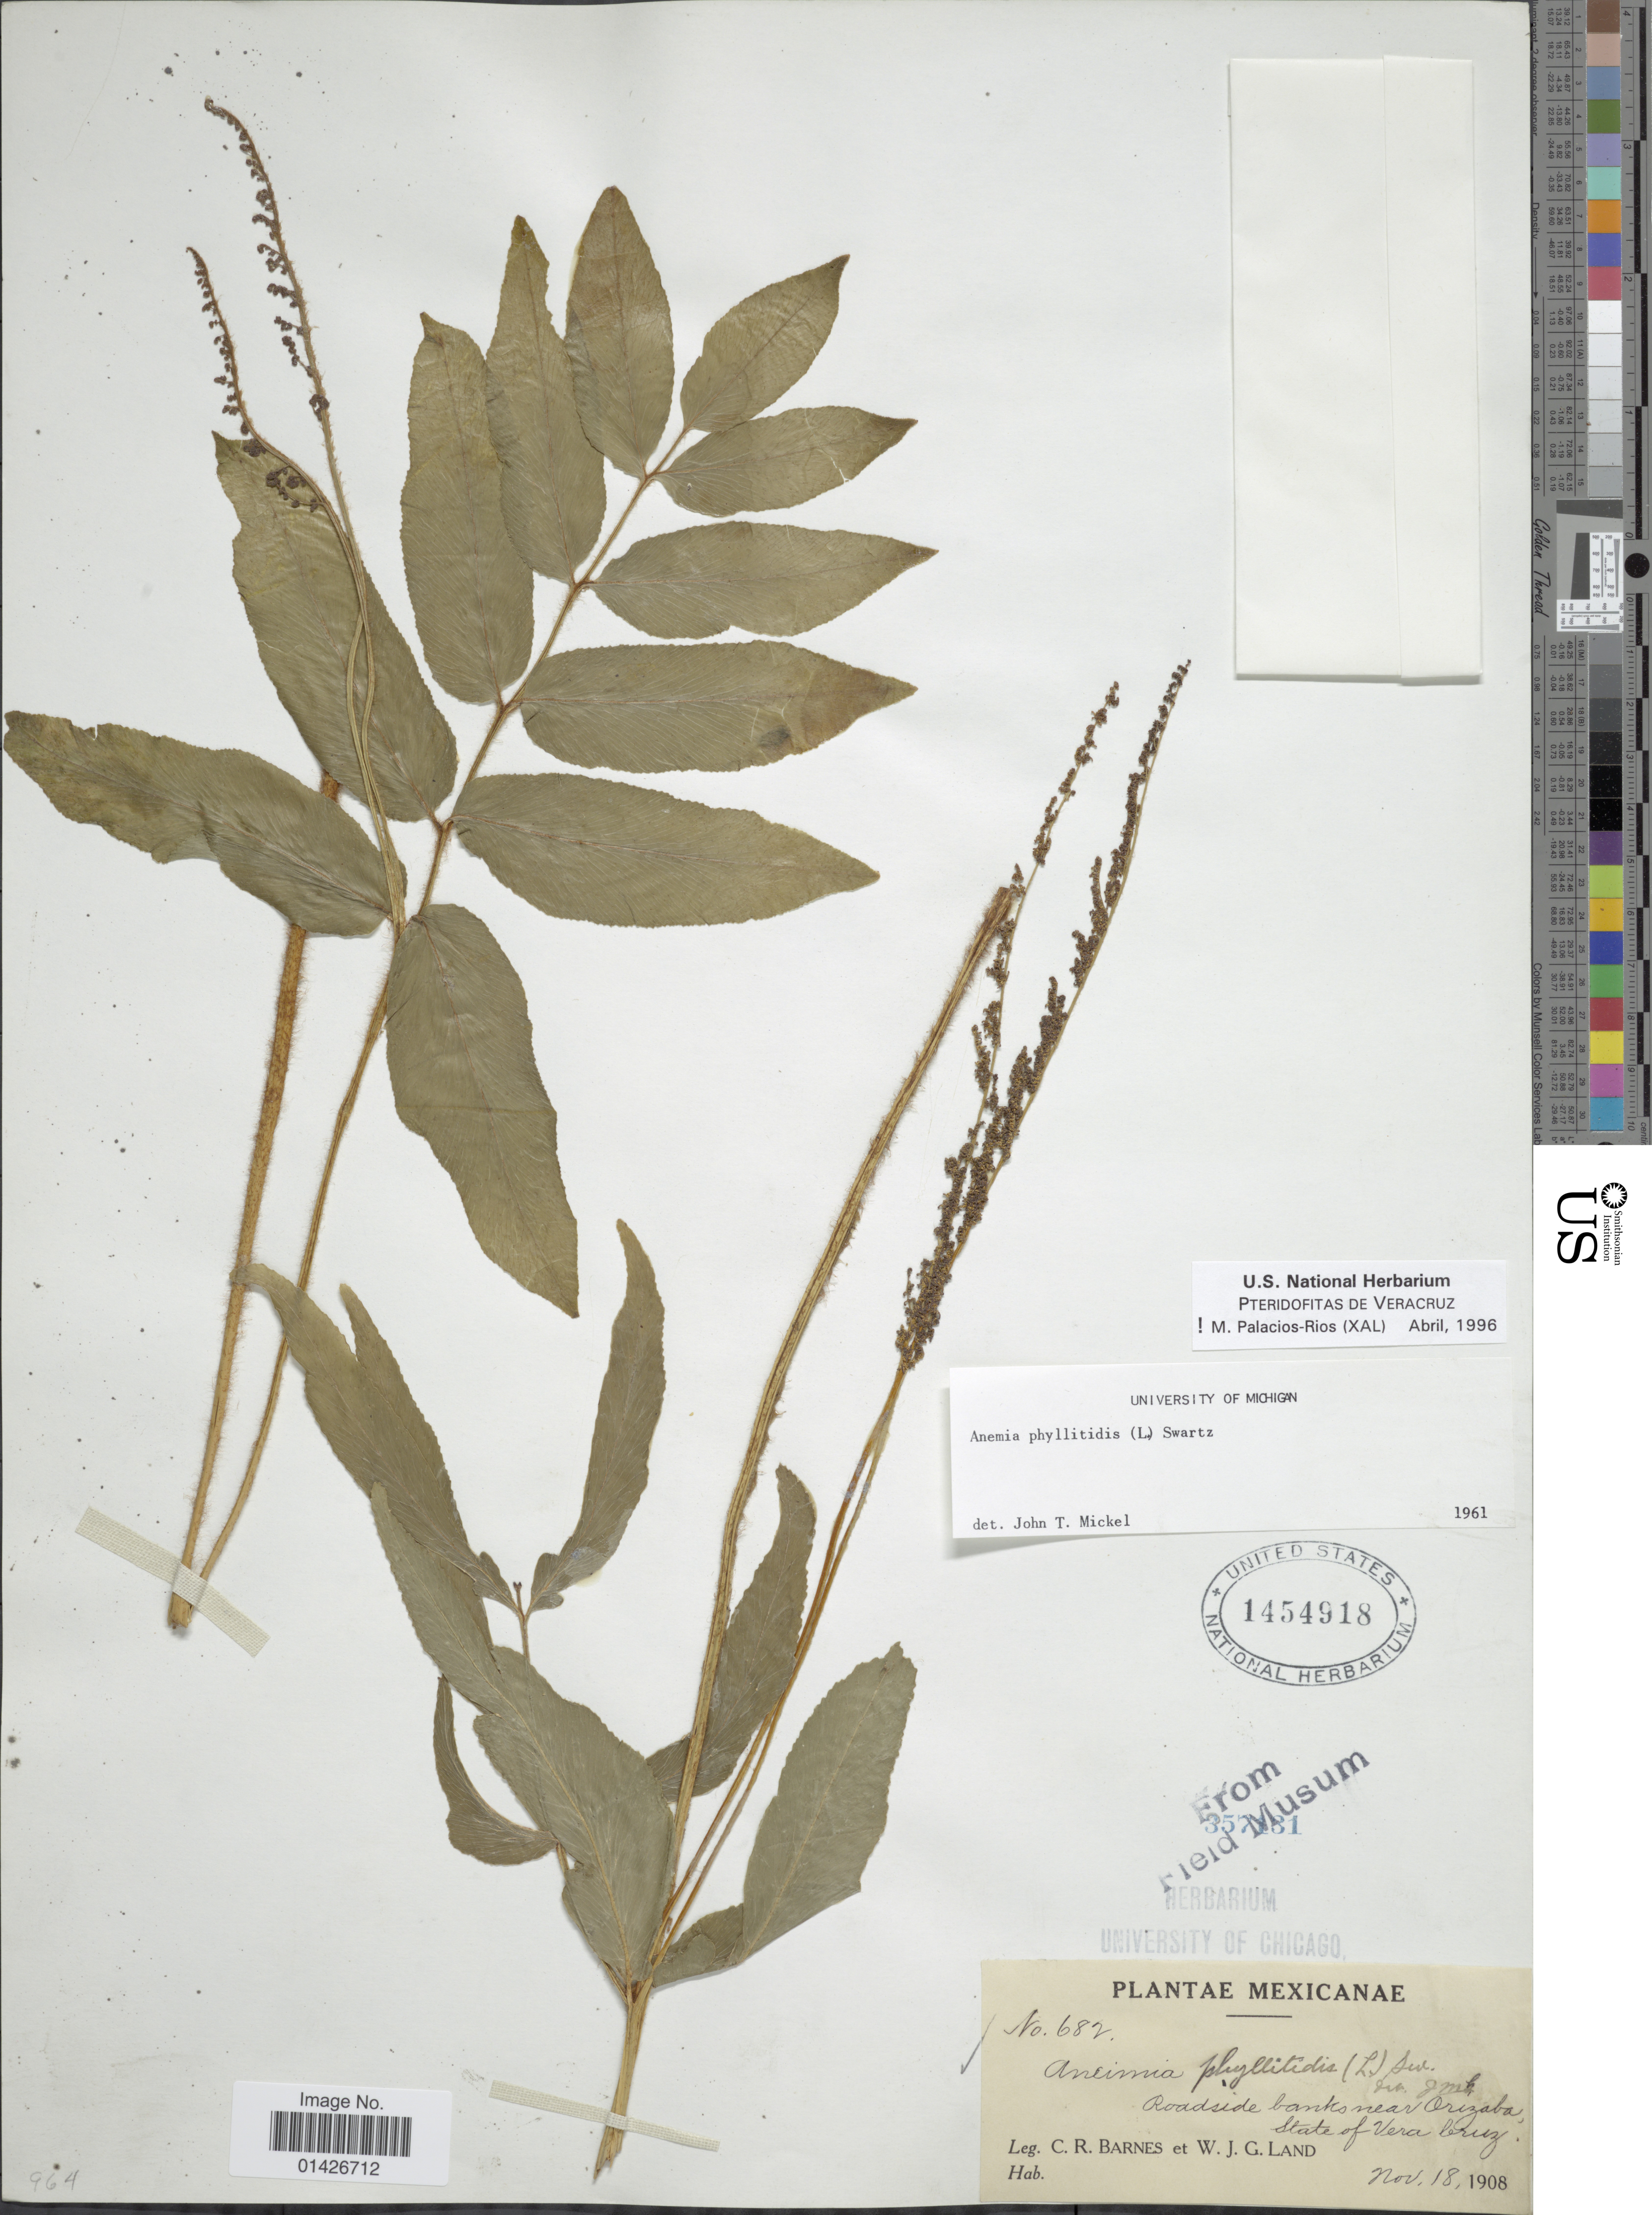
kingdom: Plantae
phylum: Tracheophyta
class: Polypodiopsida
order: Schizaeales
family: Anemiaceae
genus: Anemia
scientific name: Anemia phyllitidis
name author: (L.) Sw.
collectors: C. R. Barnes & W. J. G. Land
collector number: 682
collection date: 1908-11-18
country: Mexico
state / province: Veracruz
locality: Roadside banks near Orizaba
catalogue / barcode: US 1454918